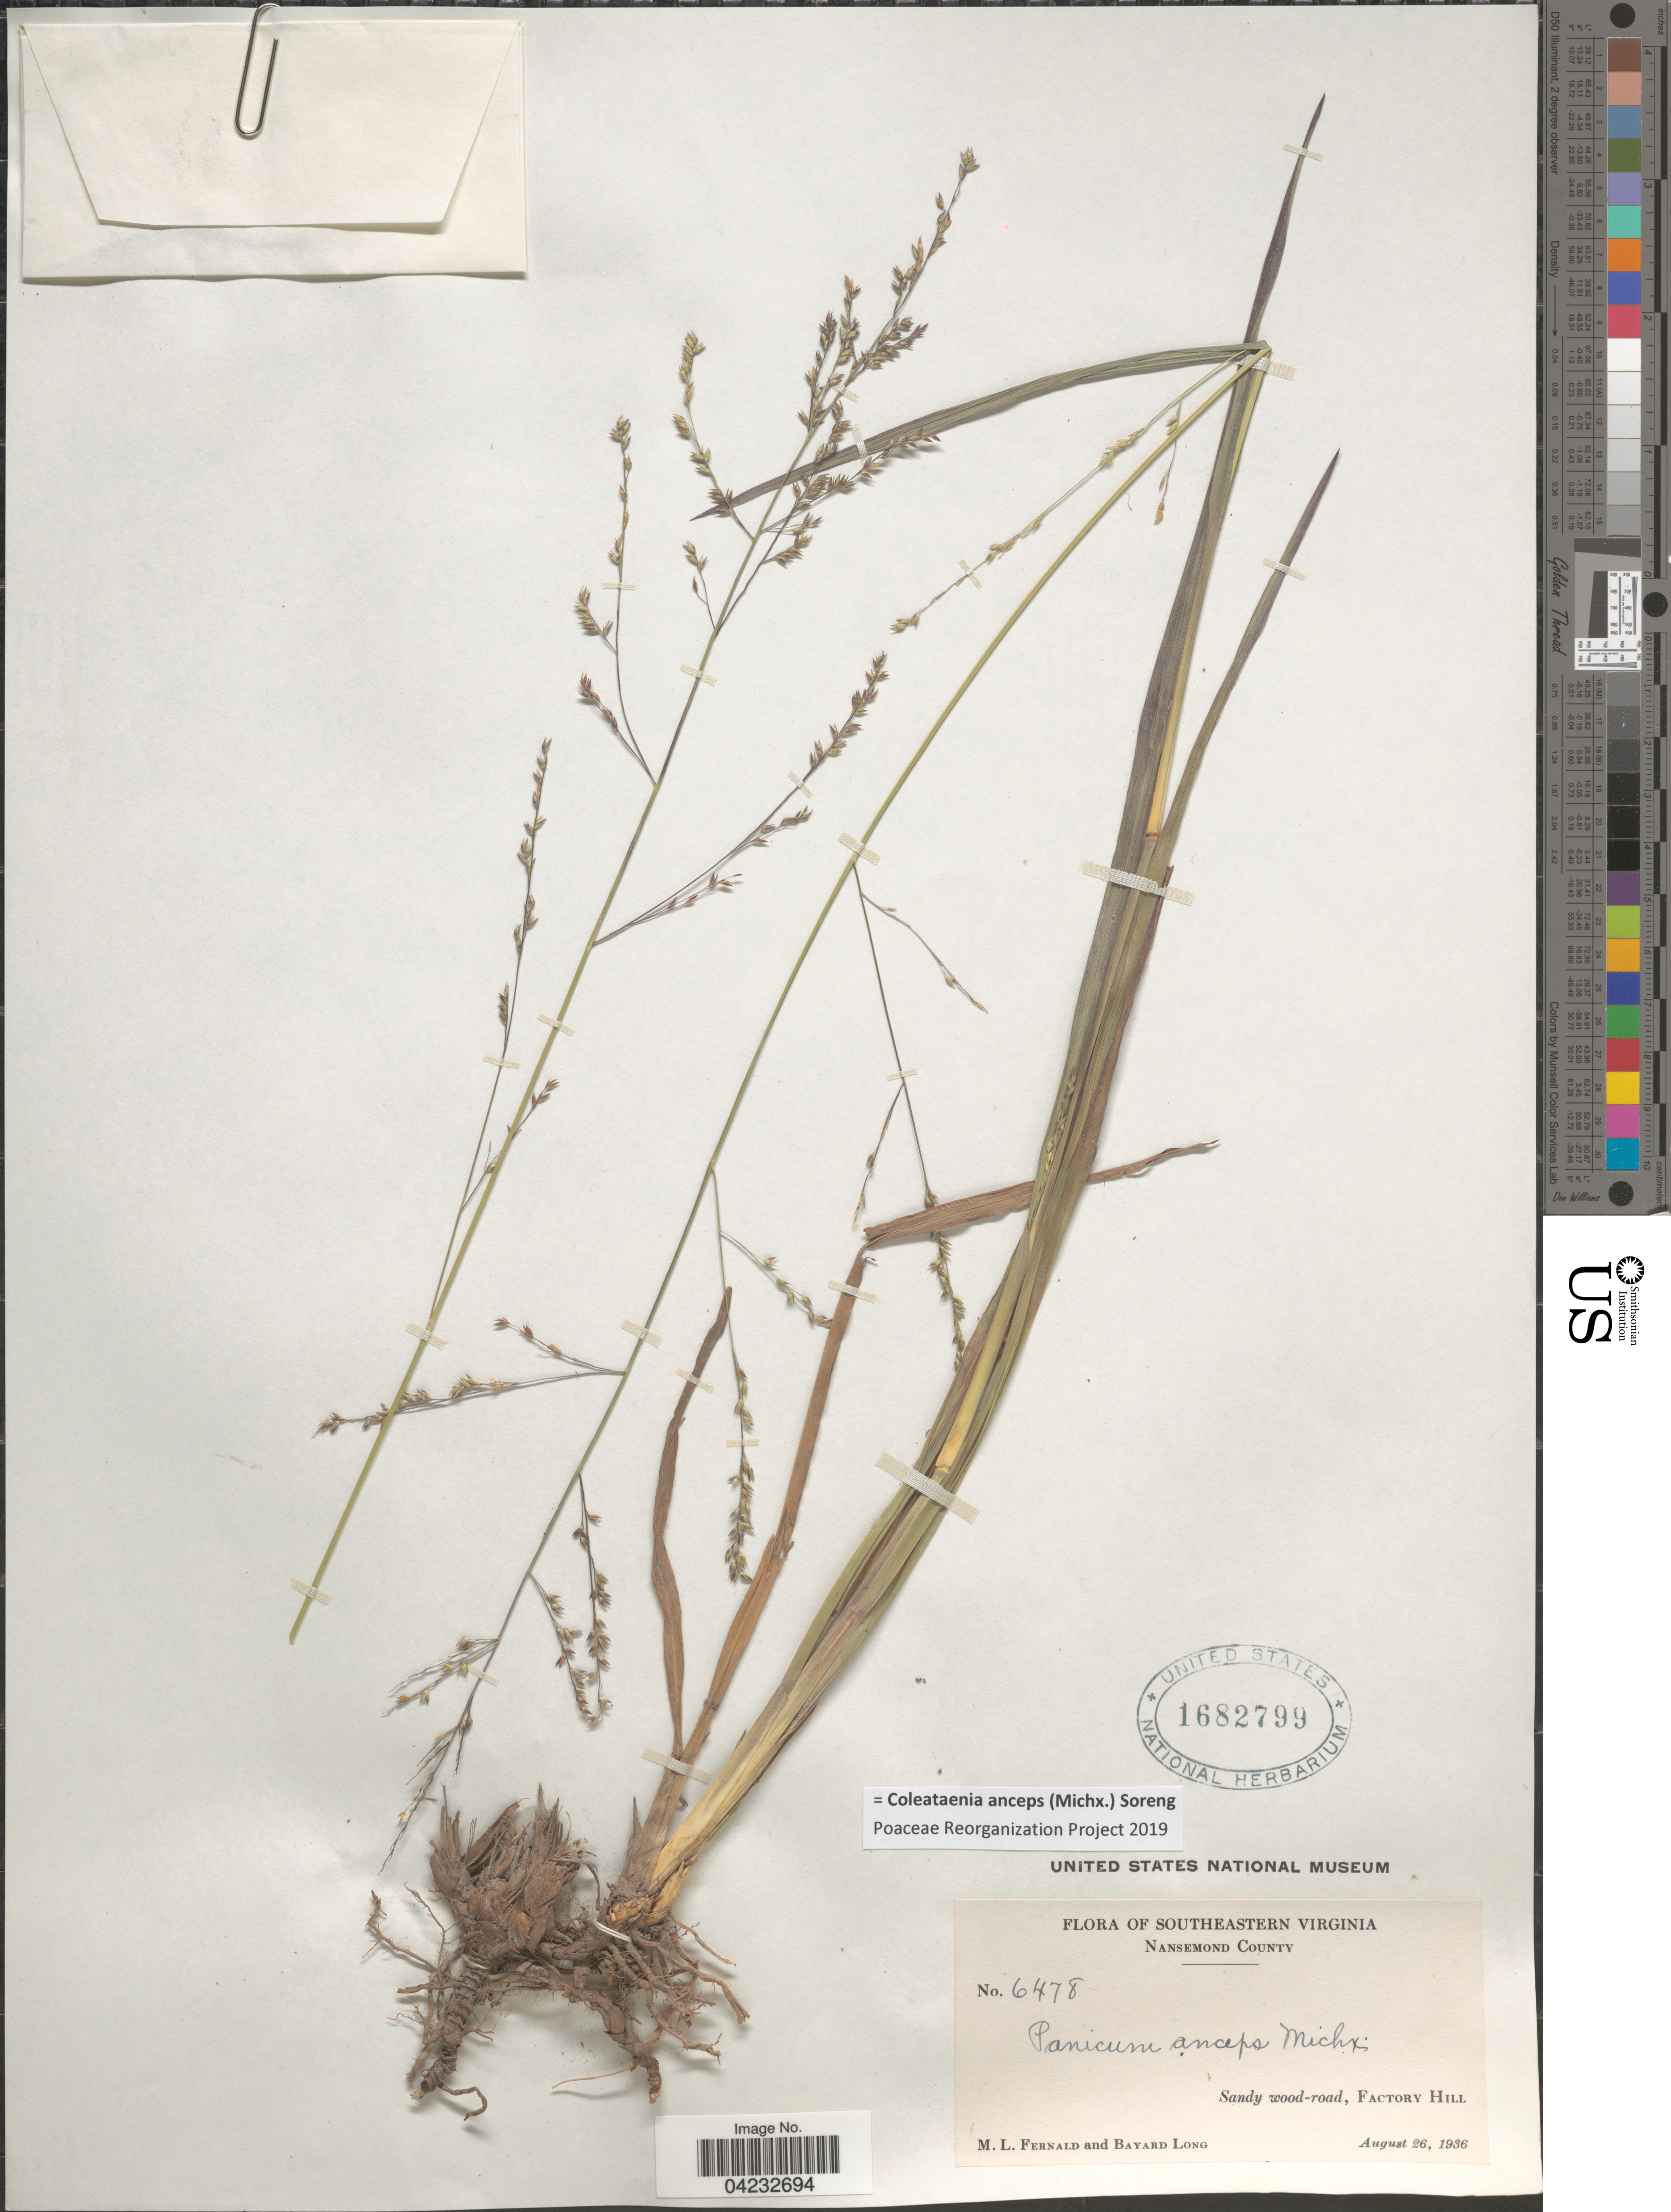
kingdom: Plantae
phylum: Tracheophyta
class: Liliopsida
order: Poales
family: Poaceae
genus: Coleataenia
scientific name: Coleataenia anceps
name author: (Michx.) Soreng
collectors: M. L. Fernald & B. Long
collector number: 6478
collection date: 1936-08-26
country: United States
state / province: Virginia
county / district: City of Suffolk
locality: Southeastern Virginia. Nansemond County. Factory Hill.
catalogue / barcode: US 1682799